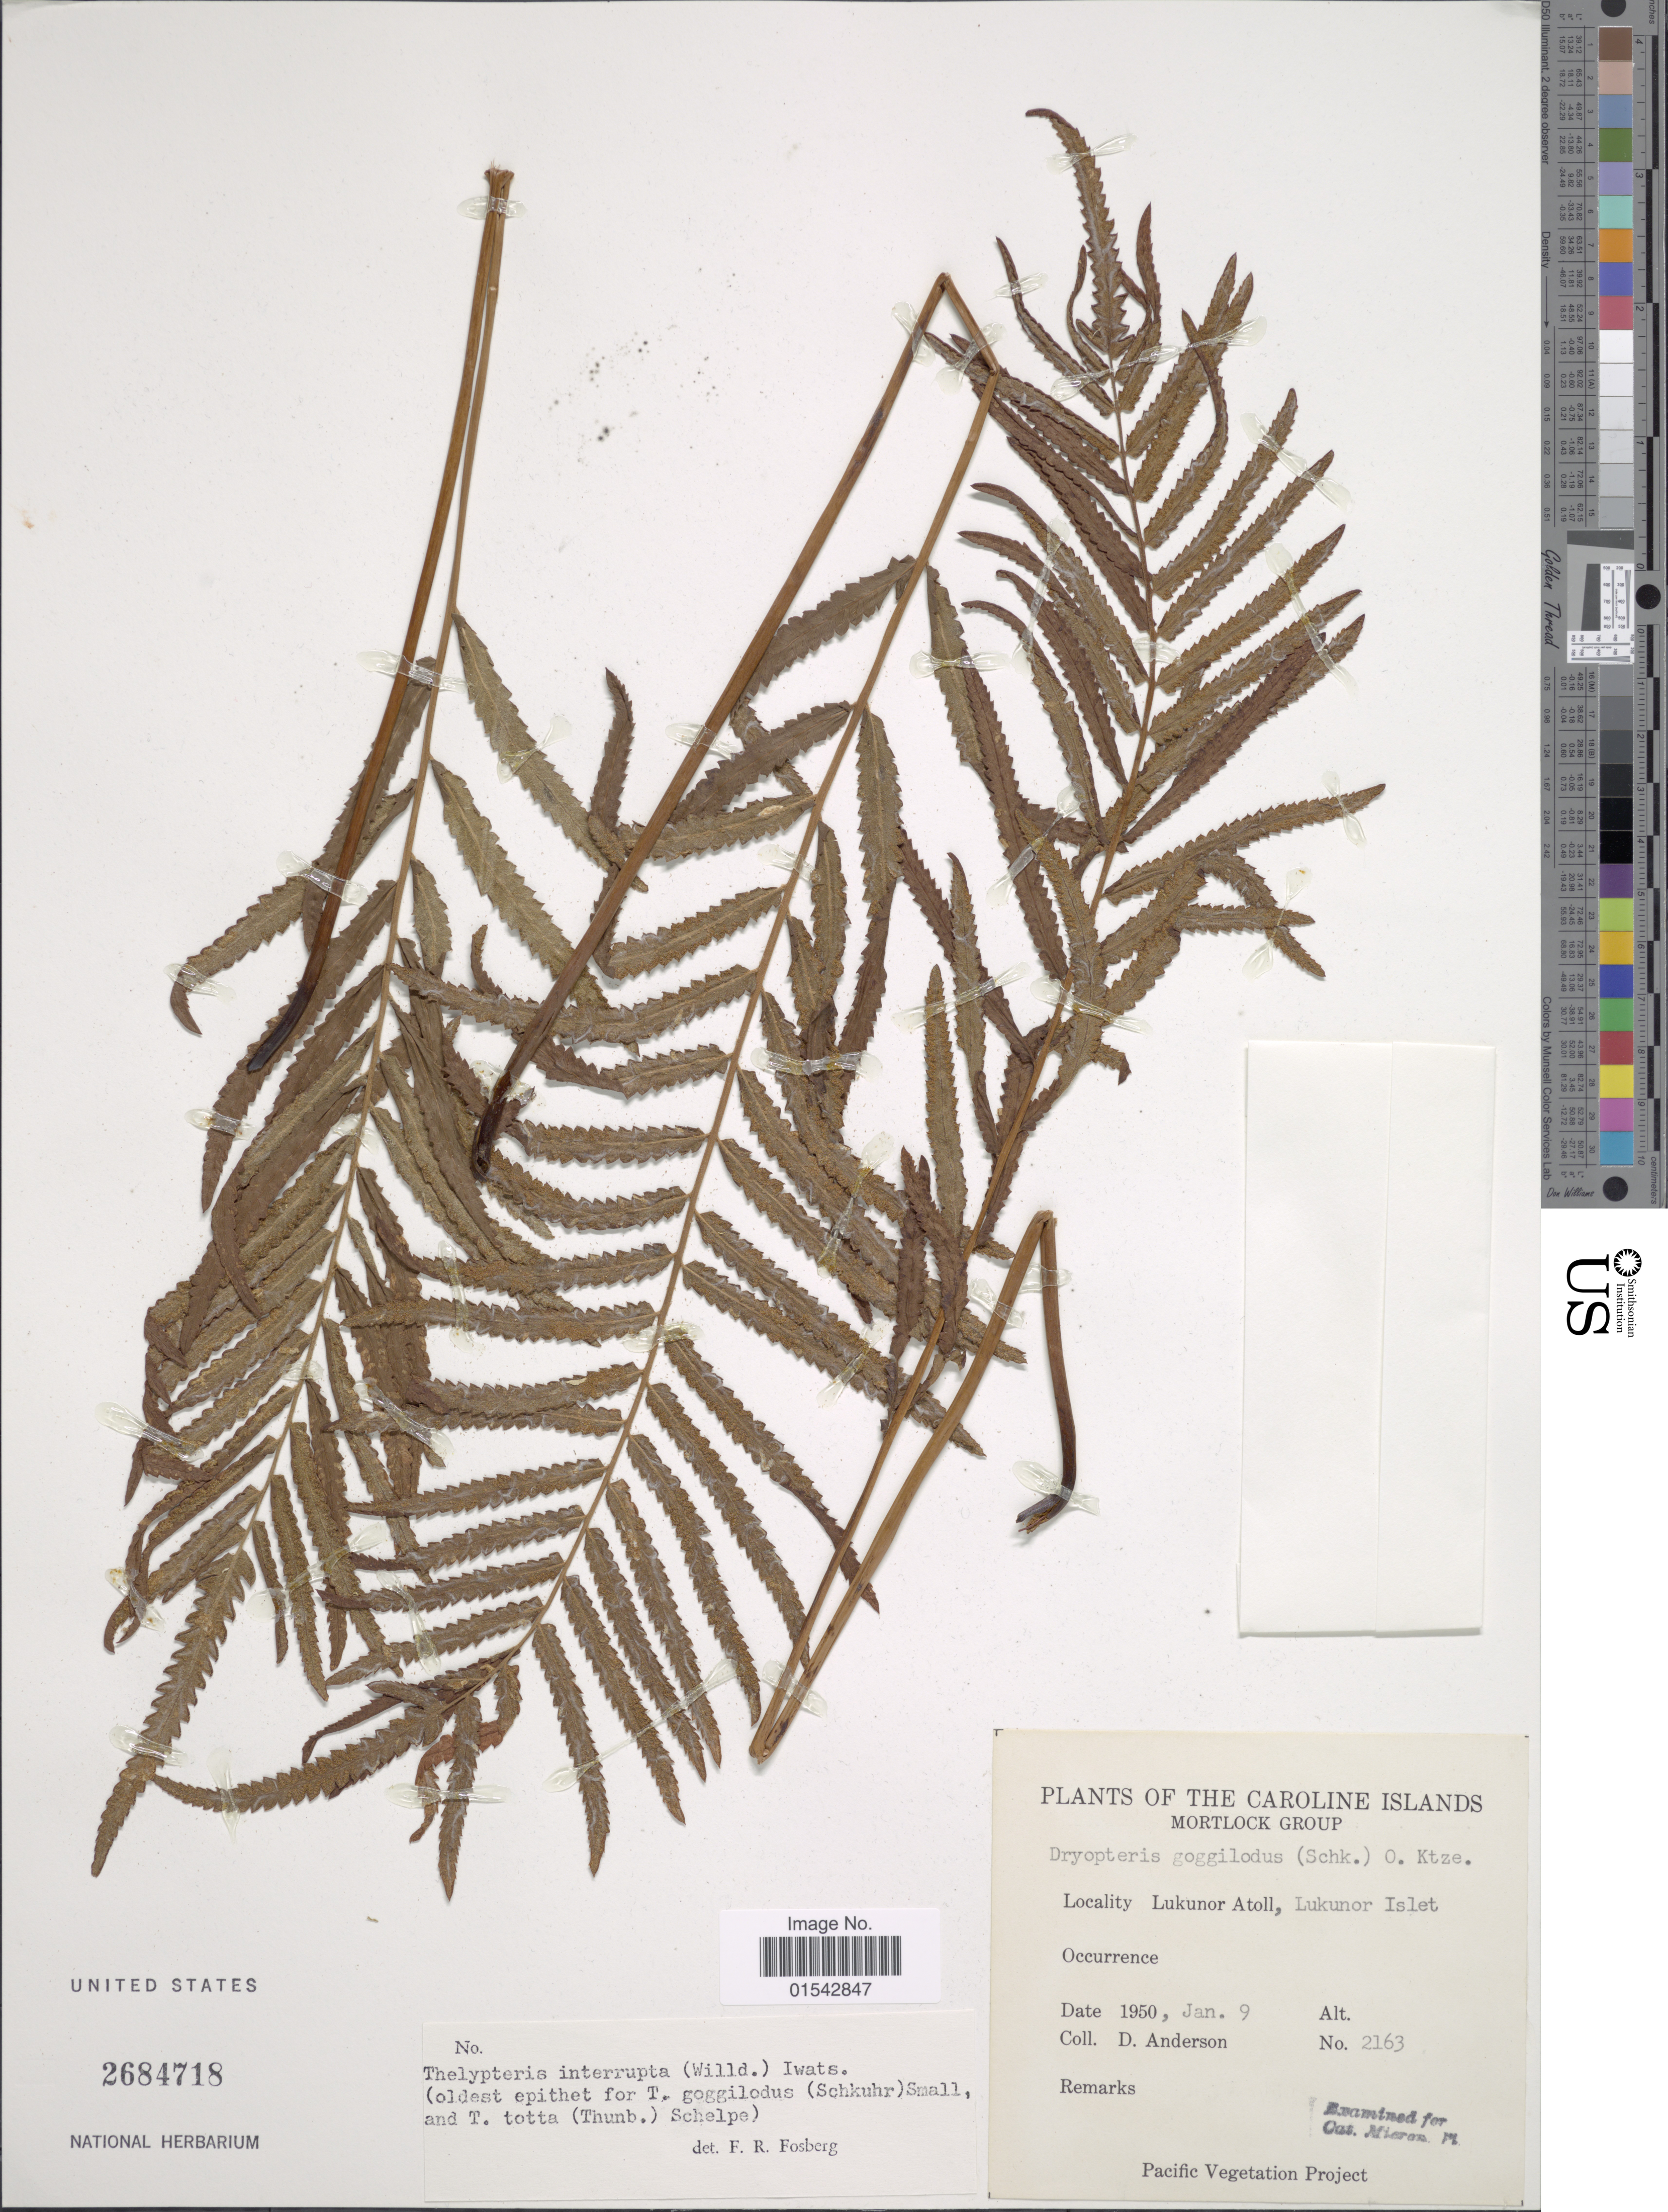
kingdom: Plantae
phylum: Tracheophyta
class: Polypodiopsida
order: Polypodiales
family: Thelypteridaceae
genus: Cyclosorus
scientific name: Cyclosorus interruptus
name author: (Willd.) H. Itô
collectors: D. Anderson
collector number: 2163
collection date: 1950-01-09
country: Micronesia, Federated States of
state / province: Truk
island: Lukunor Atoll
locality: Caroline Islands, Lukunor Atoll, Lukunor Islet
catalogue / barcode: US 2684718